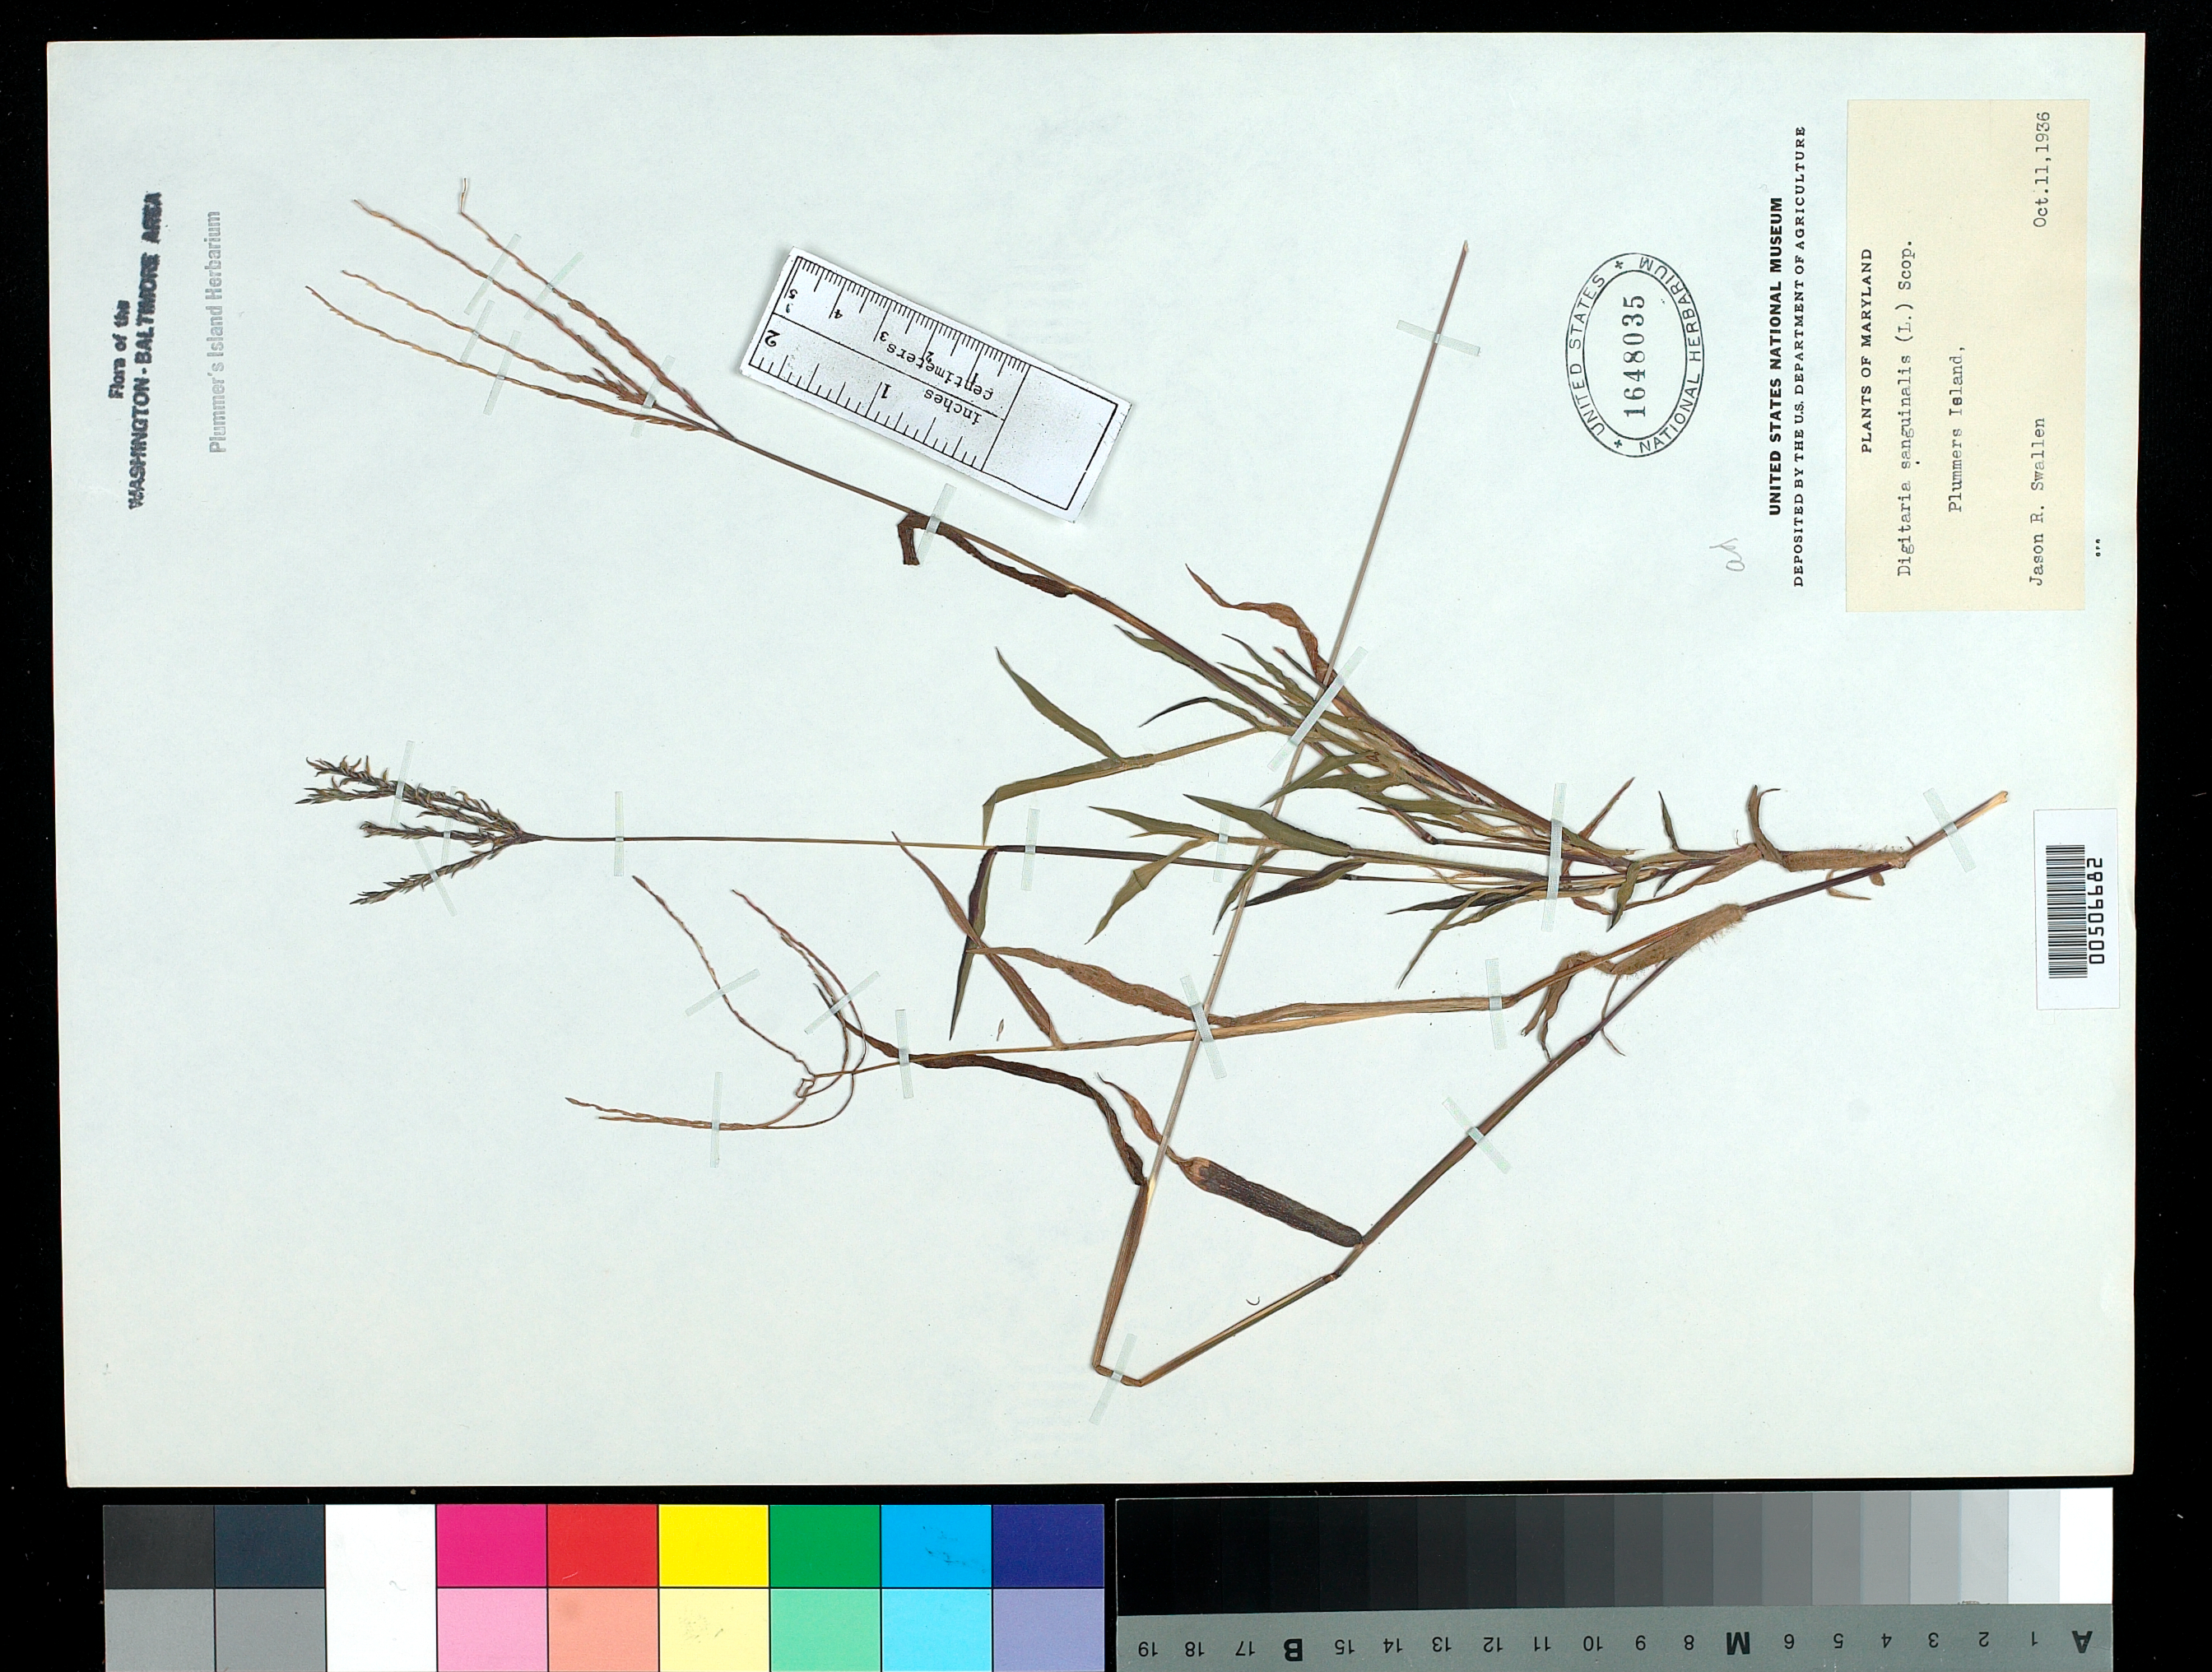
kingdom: Plantae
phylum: Tracheophyta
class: Liliopsida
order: Poales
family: Poaceae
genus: Digitaria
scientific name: Digitaria sanguinalis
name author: (L.) Scop.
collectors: J. R. Swallen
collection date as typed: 11 Oct 1936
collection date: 1936-10-11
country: United States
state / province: Maryland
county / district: Montgomery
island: Plummers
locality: Plummers Island Plummers Island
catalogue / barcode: US 1648035